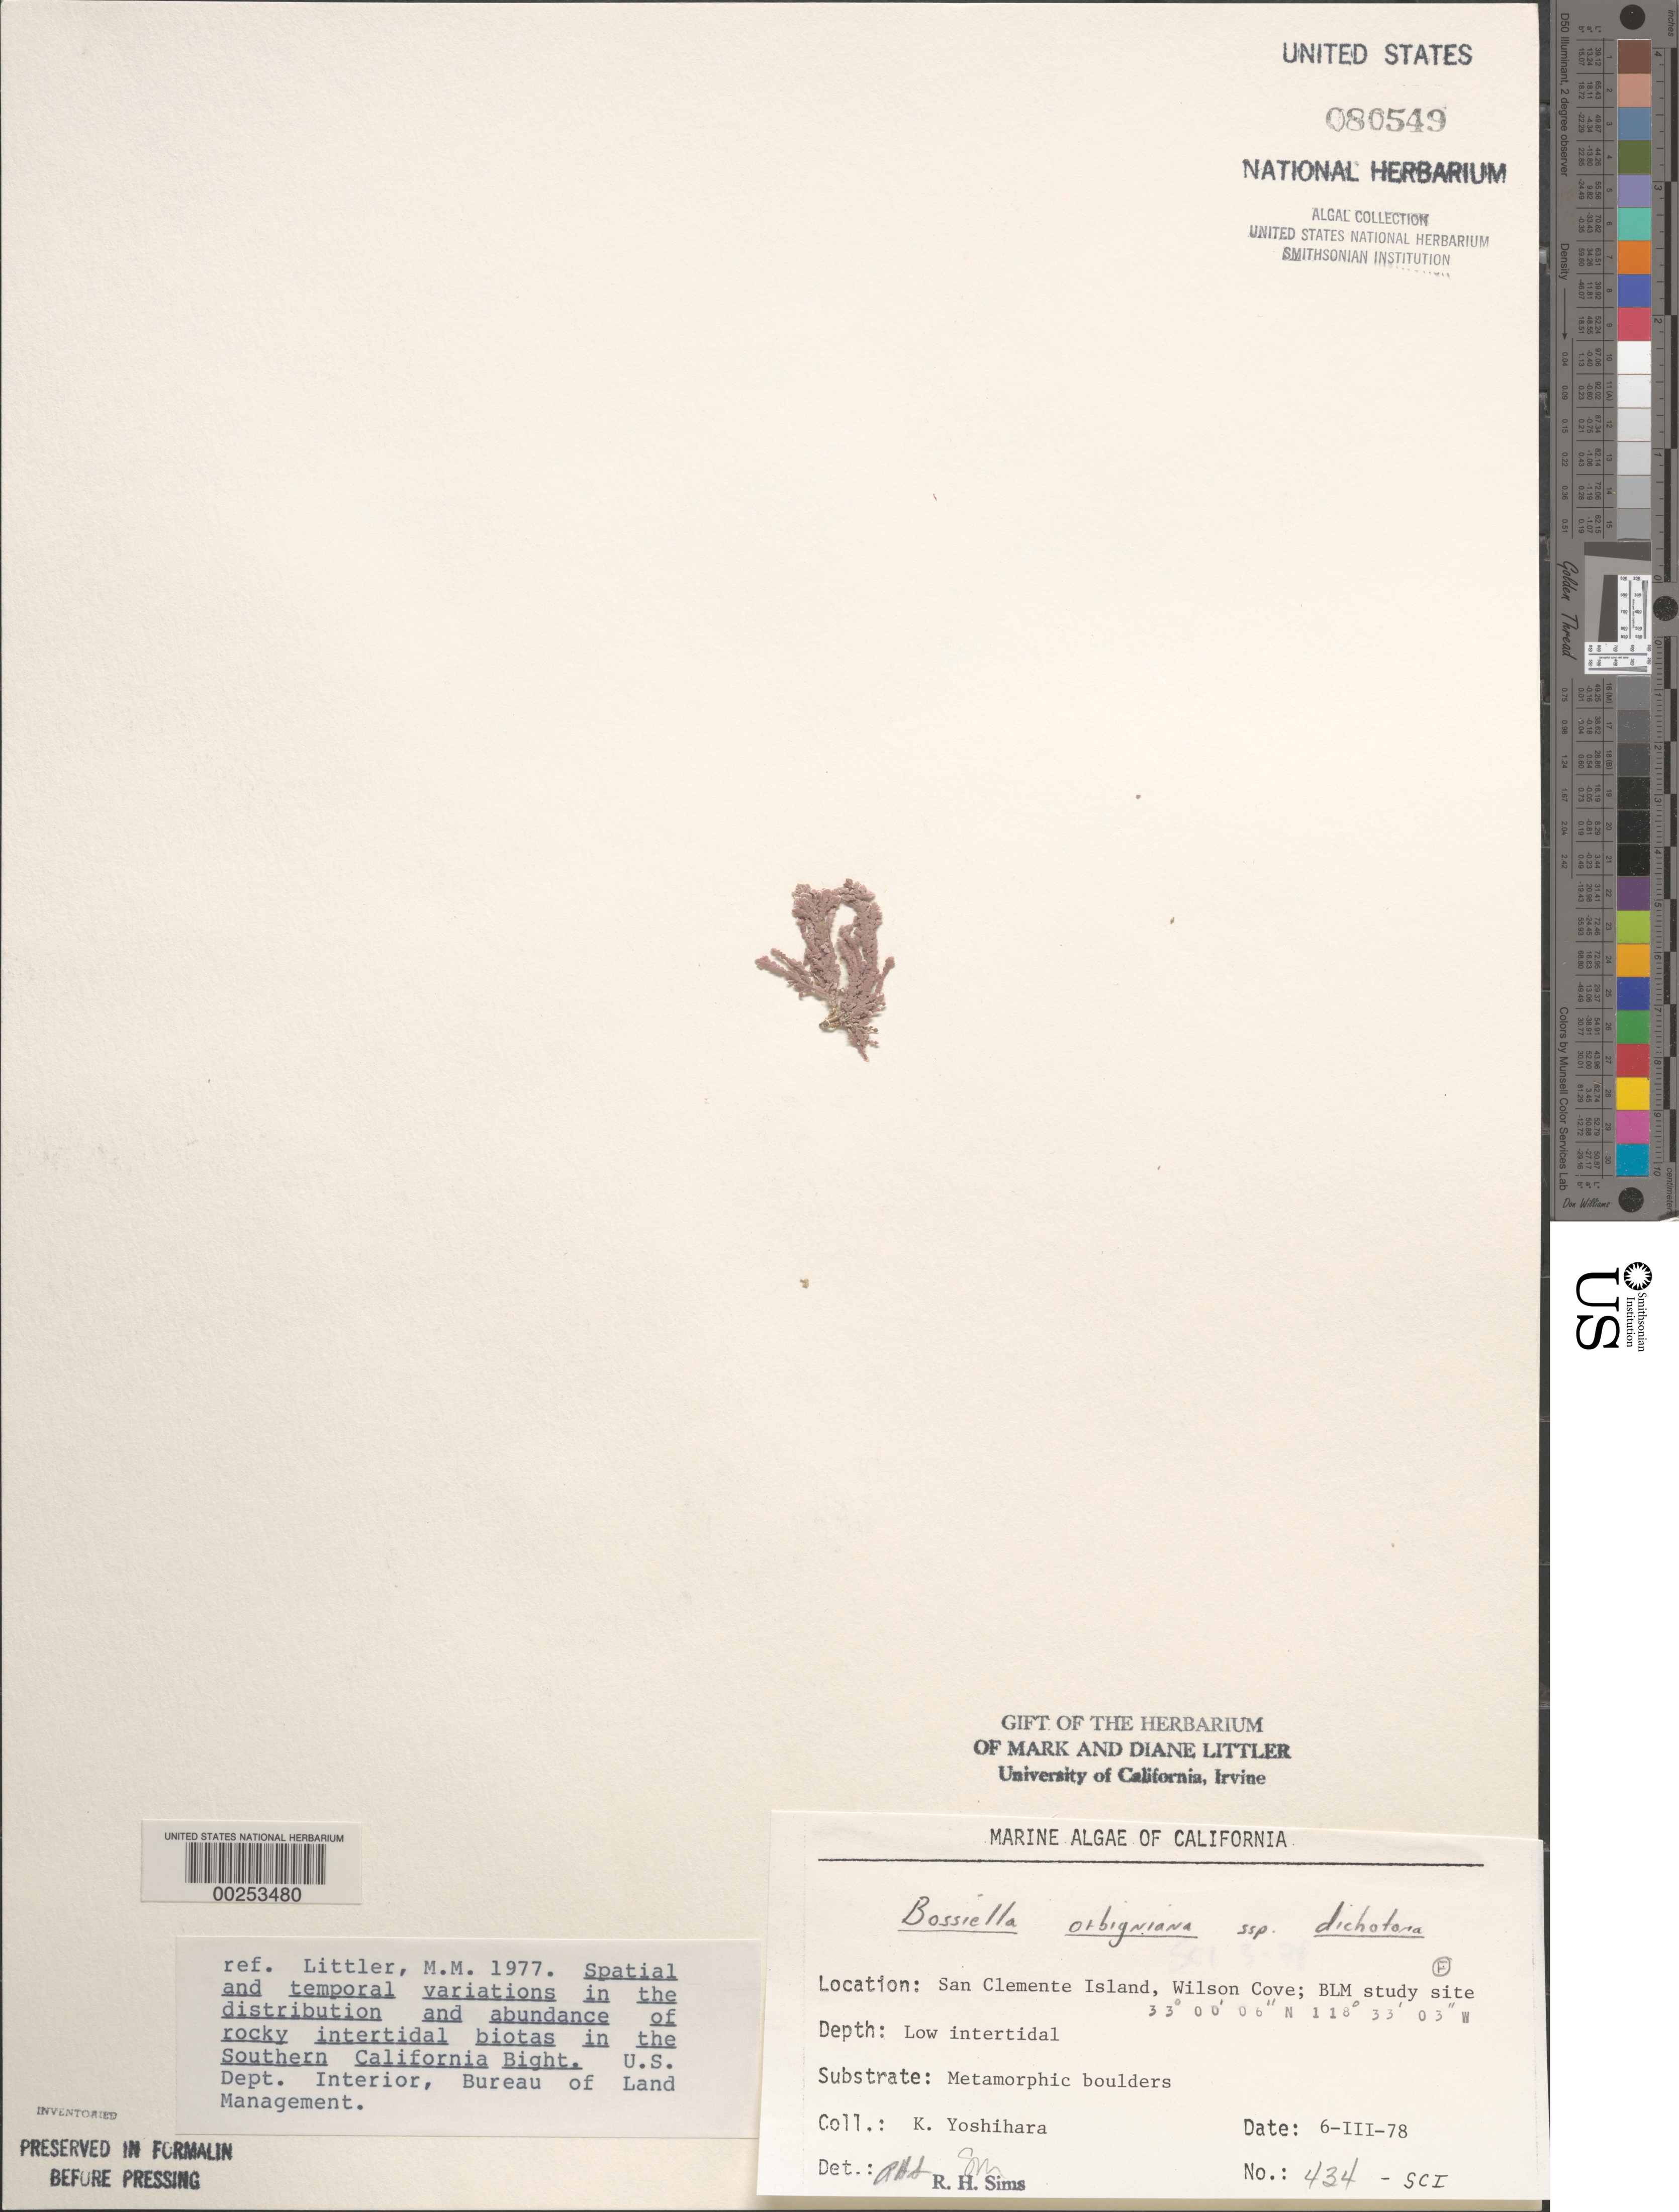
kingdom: Plantae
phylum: Rhodophyta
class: Florideophyceae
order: Corallinales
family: Corallinaceae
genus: Bossiella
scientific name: Bossiella orbigniana subsp. dichotoma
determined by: Sims, Robert H.; Murray, S. N.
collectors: K. Yoshihara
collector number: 434-sci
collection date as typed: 06 Mar 1978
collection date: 1978-03-06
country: United States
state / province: California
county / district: Los Angeles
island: San Clemente Island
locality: Wilson Cove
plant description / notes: BLM-SOCALBIGHT Rocky Intertidal Survey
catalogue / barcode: US 80549